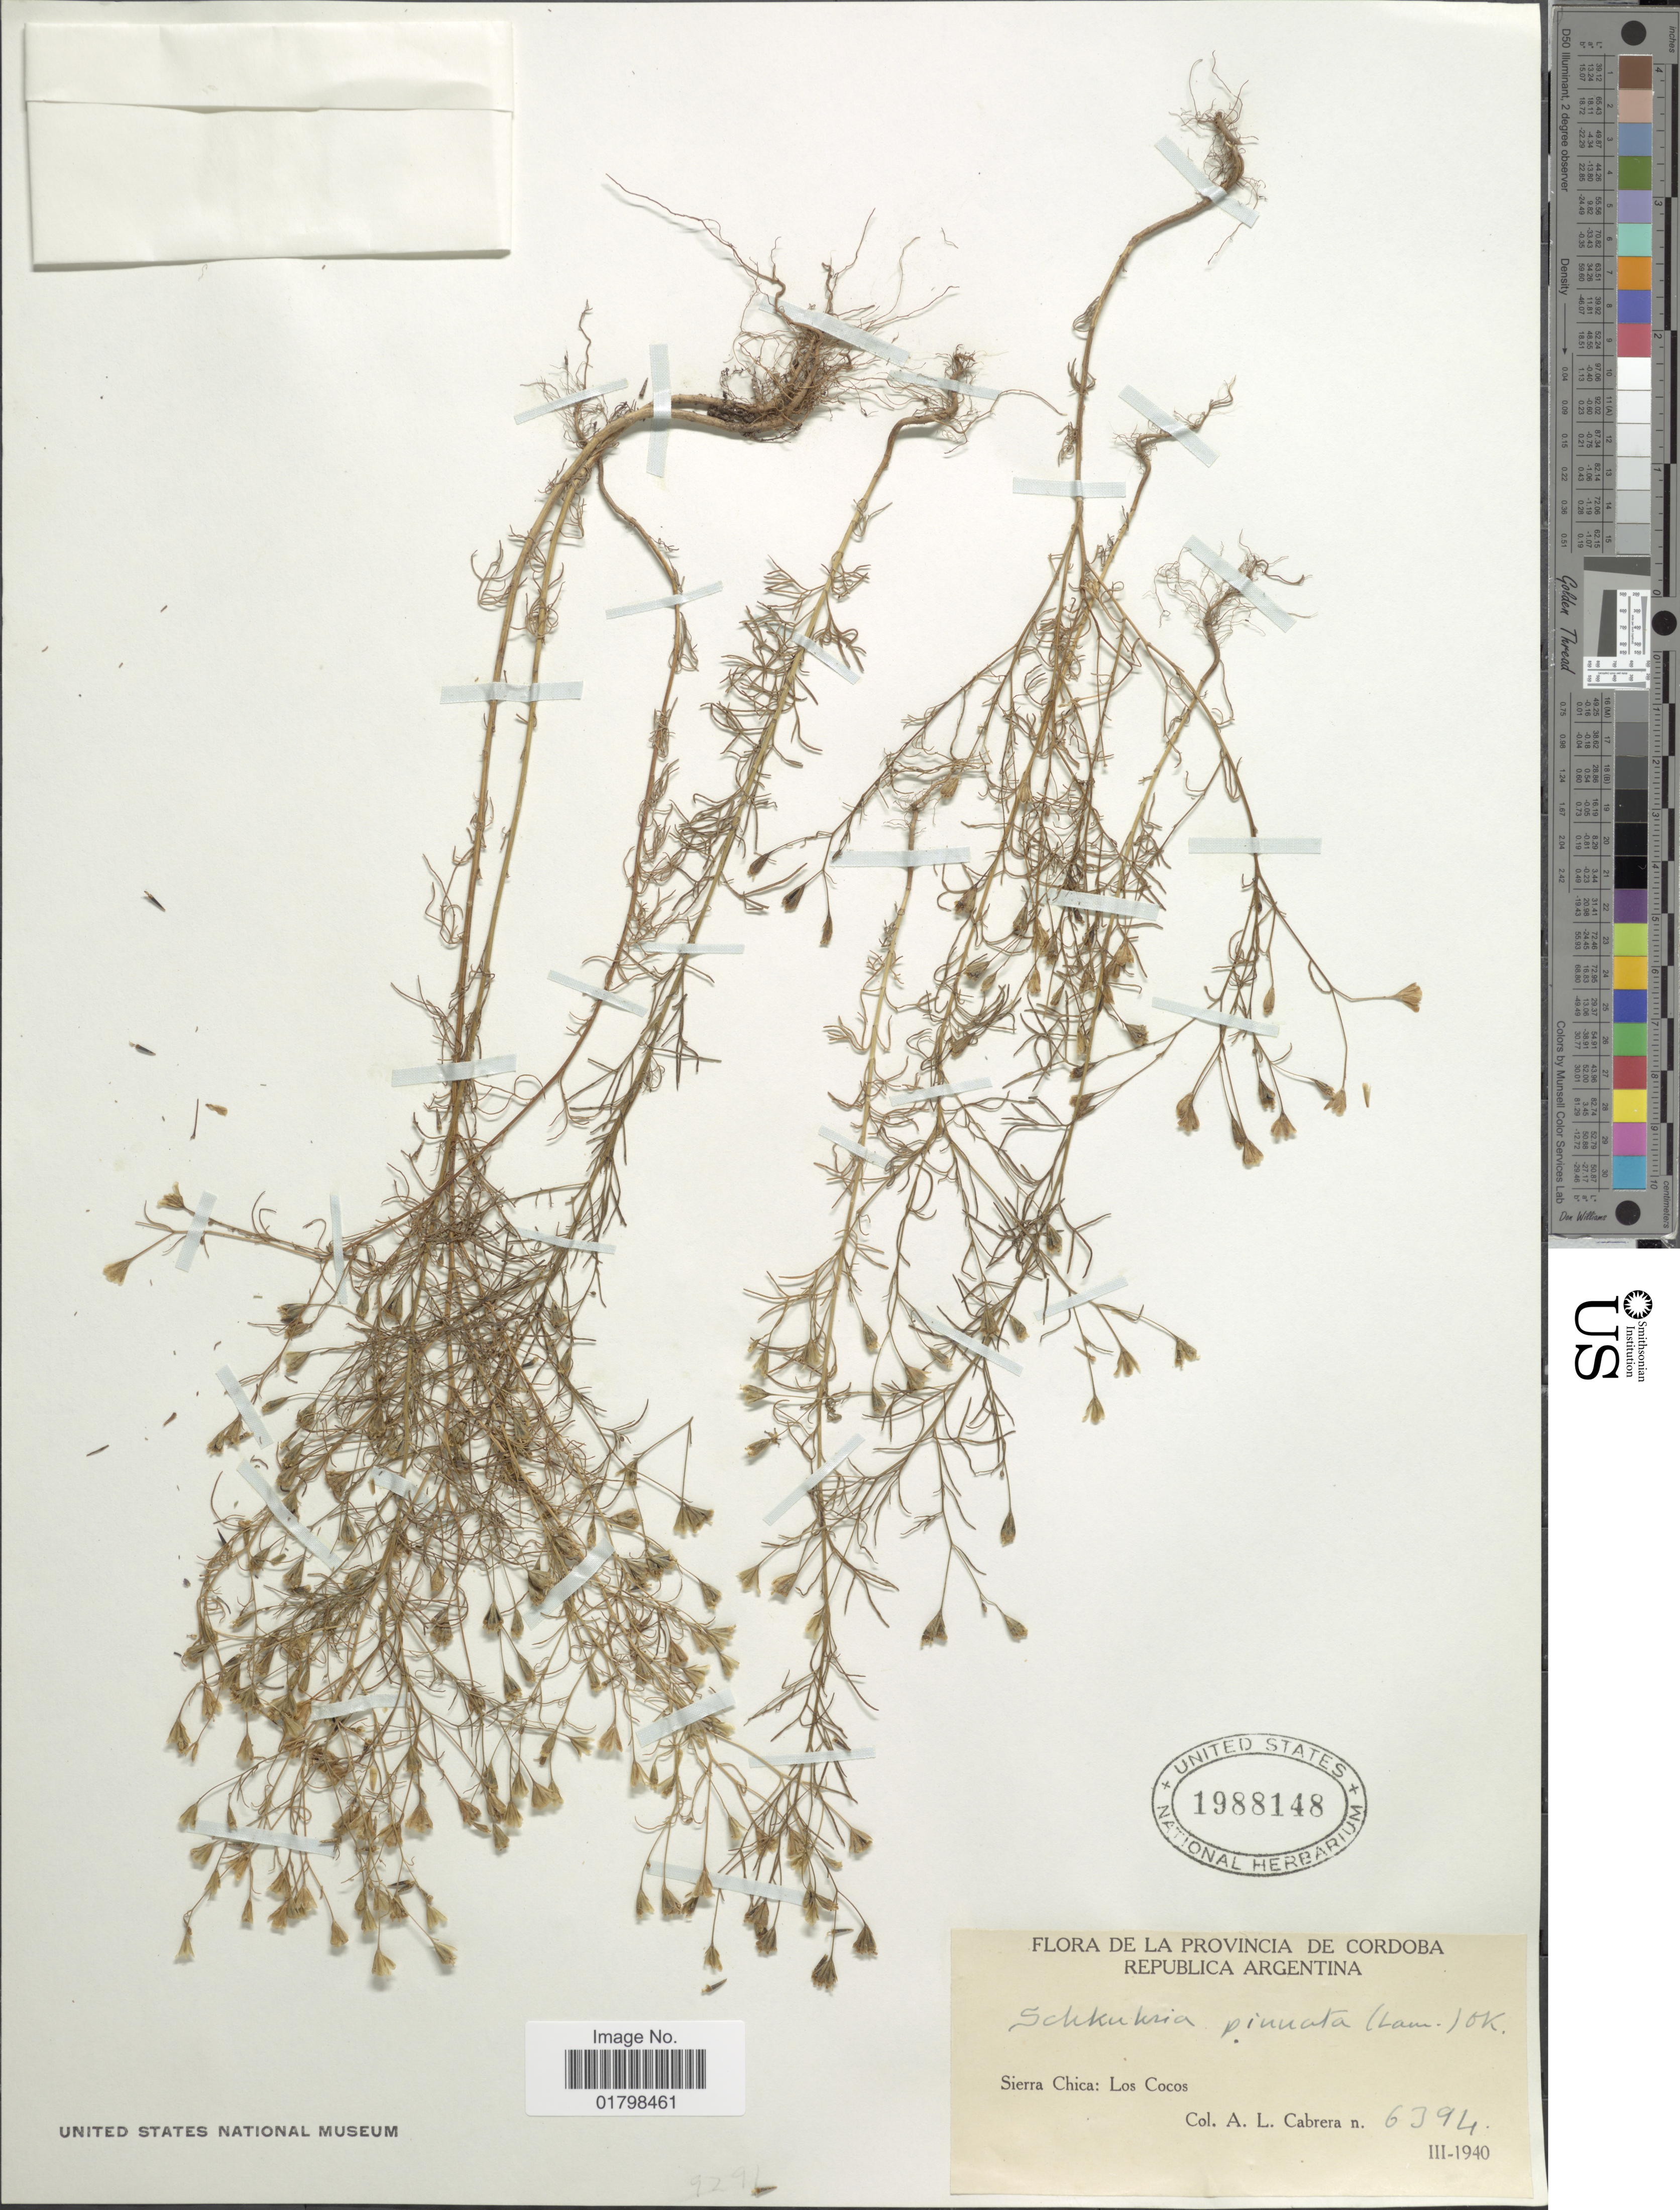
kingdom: Plantae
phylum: Tracheophyta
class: Magnoliopsida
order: Asterales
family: Asteraceae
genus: Schkuhria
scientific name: Schkuhria pinnata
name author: (Lam.) Kuntze ex Thell.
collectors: A. L. Cabrera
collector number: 6394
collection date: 1940-03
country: Argentina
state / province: Cordoba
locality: Sierra Chica: Los Cocos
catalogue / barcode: US 1988148